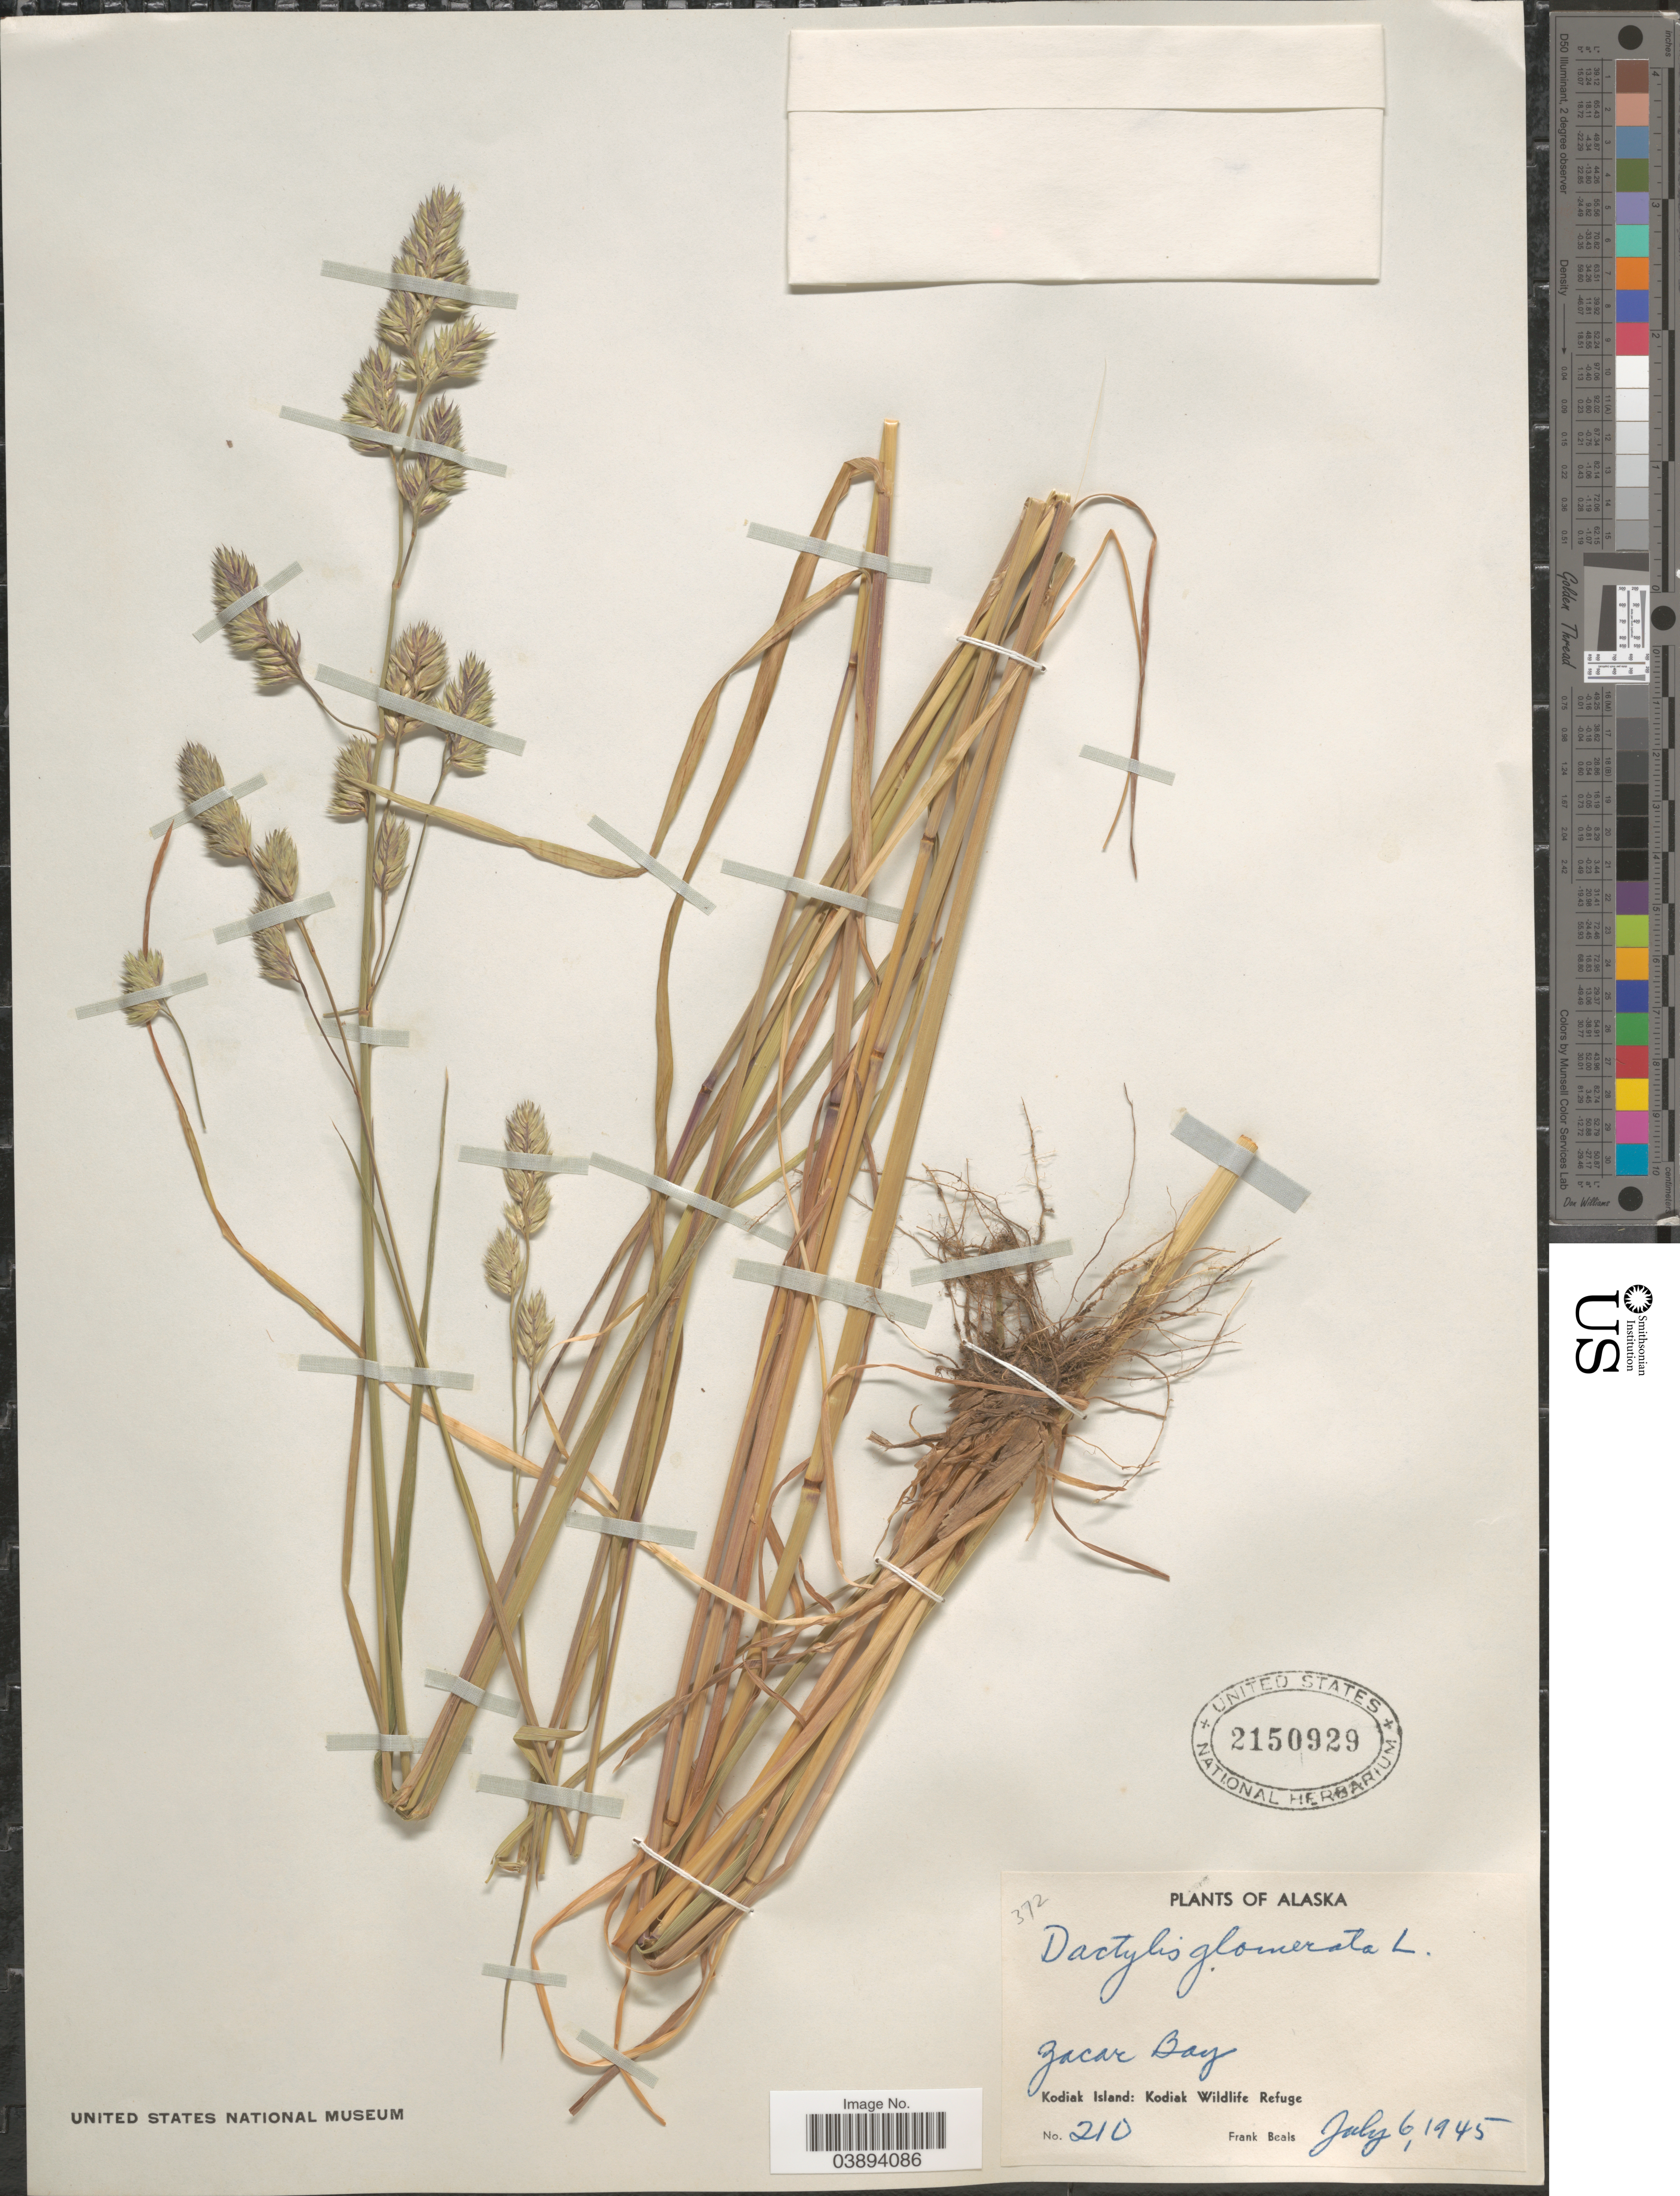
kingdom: Plantae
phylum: Tracheophyta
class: Liliopsida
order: Poales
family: Poaceae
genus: Dactylis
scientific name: Dactylis glomerata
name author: L.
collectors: F. Beals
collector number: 210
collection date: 1945-07-06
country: United States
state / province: Alaska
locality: Zacar Bay. Kodiak Island: Kodiak Wildlife Refuge.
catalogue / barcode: US 2150929